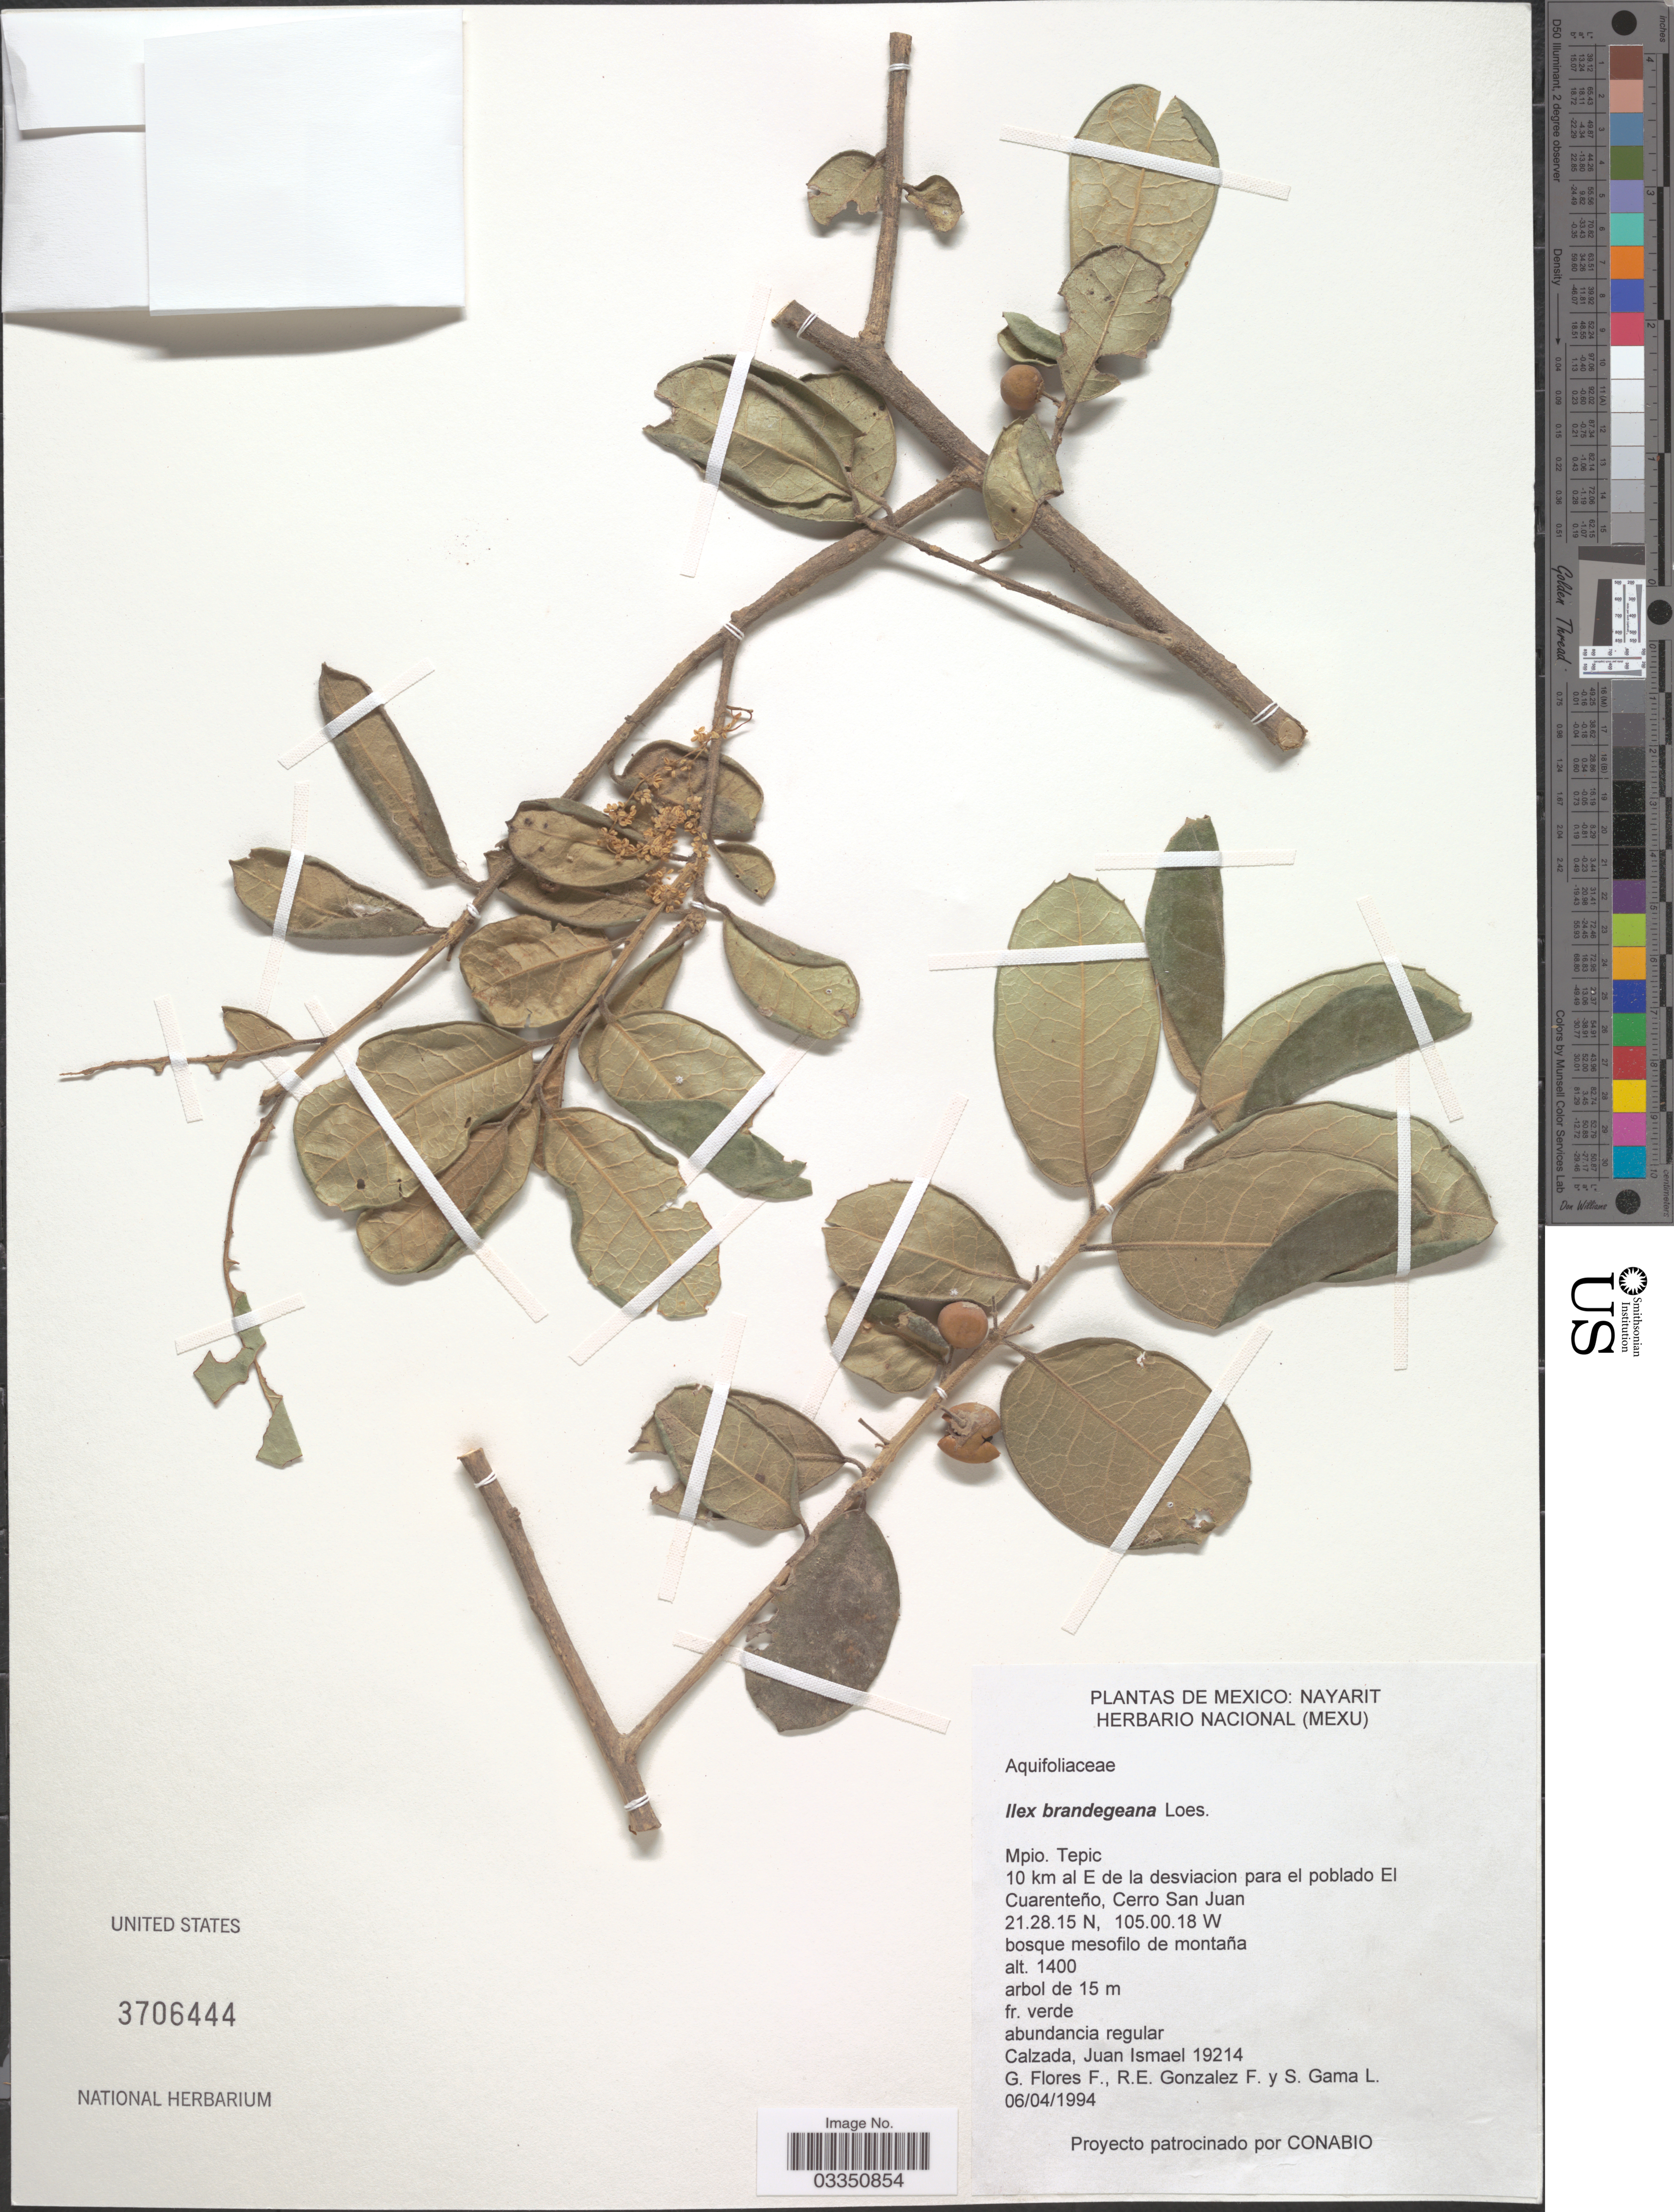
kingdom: Plantae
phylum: Tracheophyta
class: Magnoliopsida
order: Aquifoliales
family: Aquifoliaceae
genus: Ilex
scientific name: Ilex brandegeana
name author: Loes.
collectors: J. I. Calzada, G. Flores F., R. E. Gonzalez F. & S. Gama López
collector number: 19214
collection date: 1994-04-06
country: Mexico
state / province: Nayarit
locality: Mpio. Tepic, 10 km al E de desviacion para el poblado El Cuarenteño, Cerro San Juan.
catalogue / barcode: US 3706444